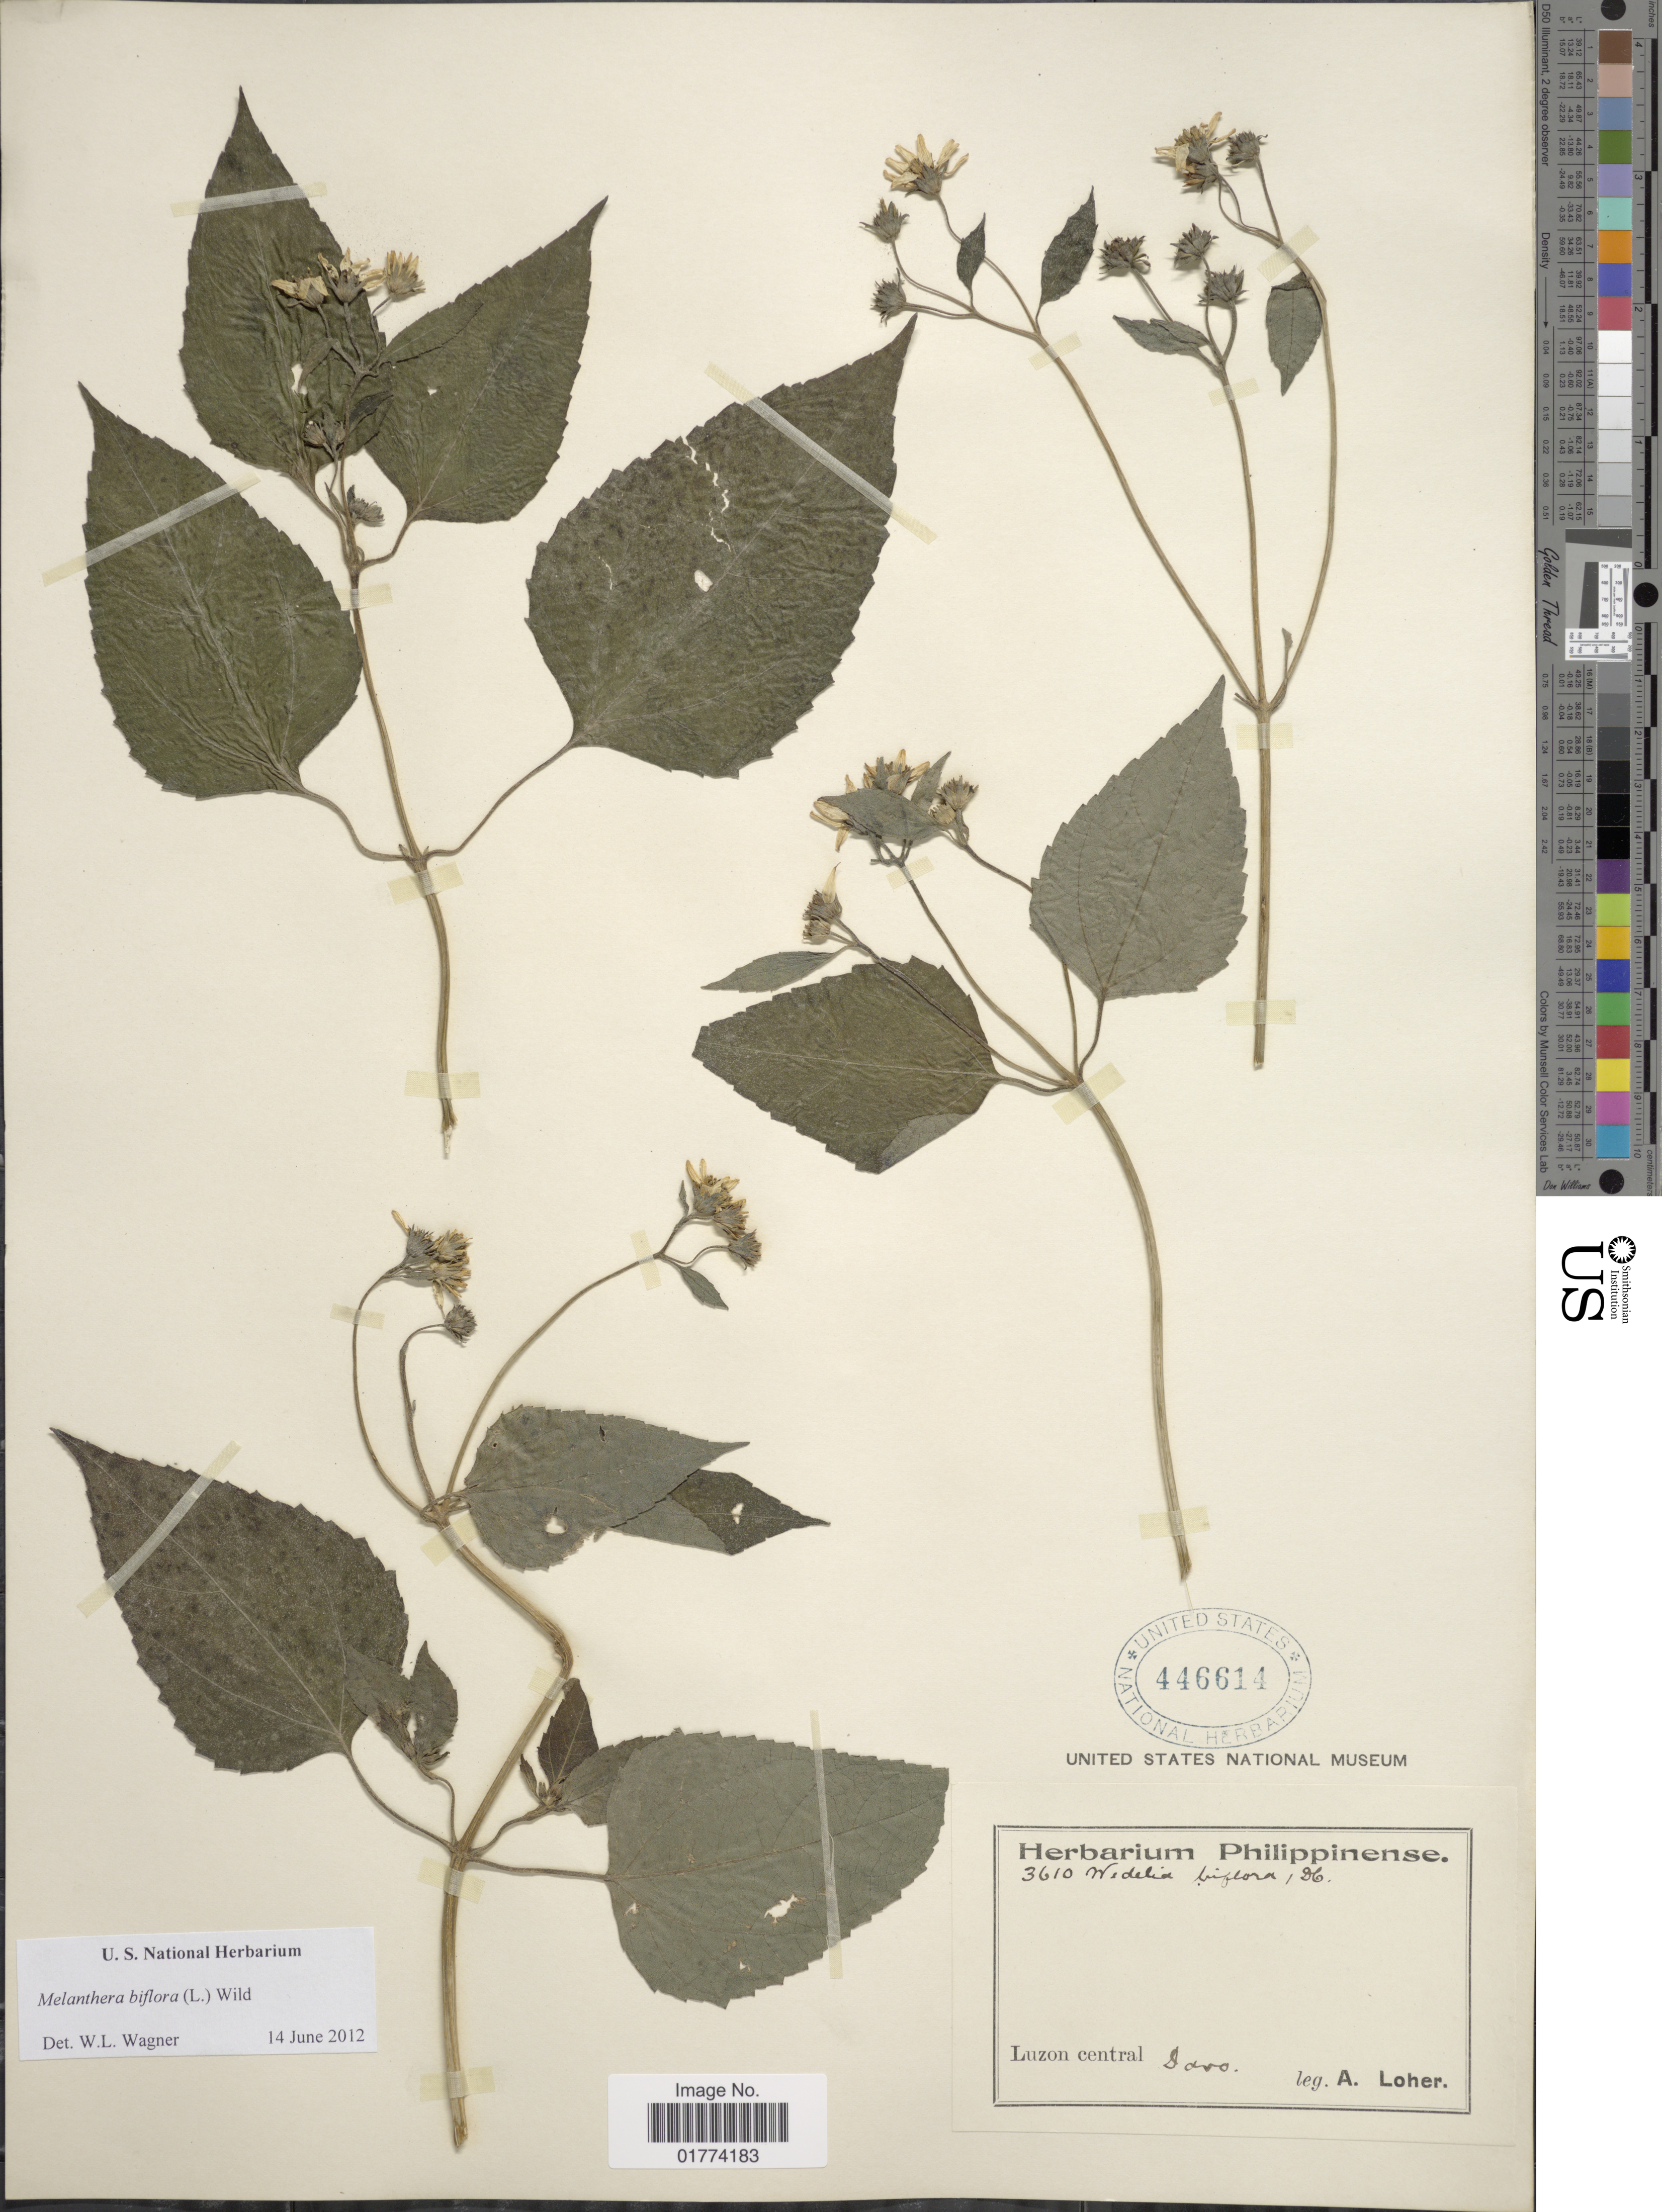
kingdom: Plantae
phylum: Tracheophyta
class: Magnoliopsida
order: Asterales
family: Asteraceae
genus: Wollastonia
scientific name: Wollastonia biflora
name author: (L.) DC.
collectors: A. Loher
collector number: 3610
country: Philippines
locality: Luzon Central, Davo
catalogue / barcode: US 446614